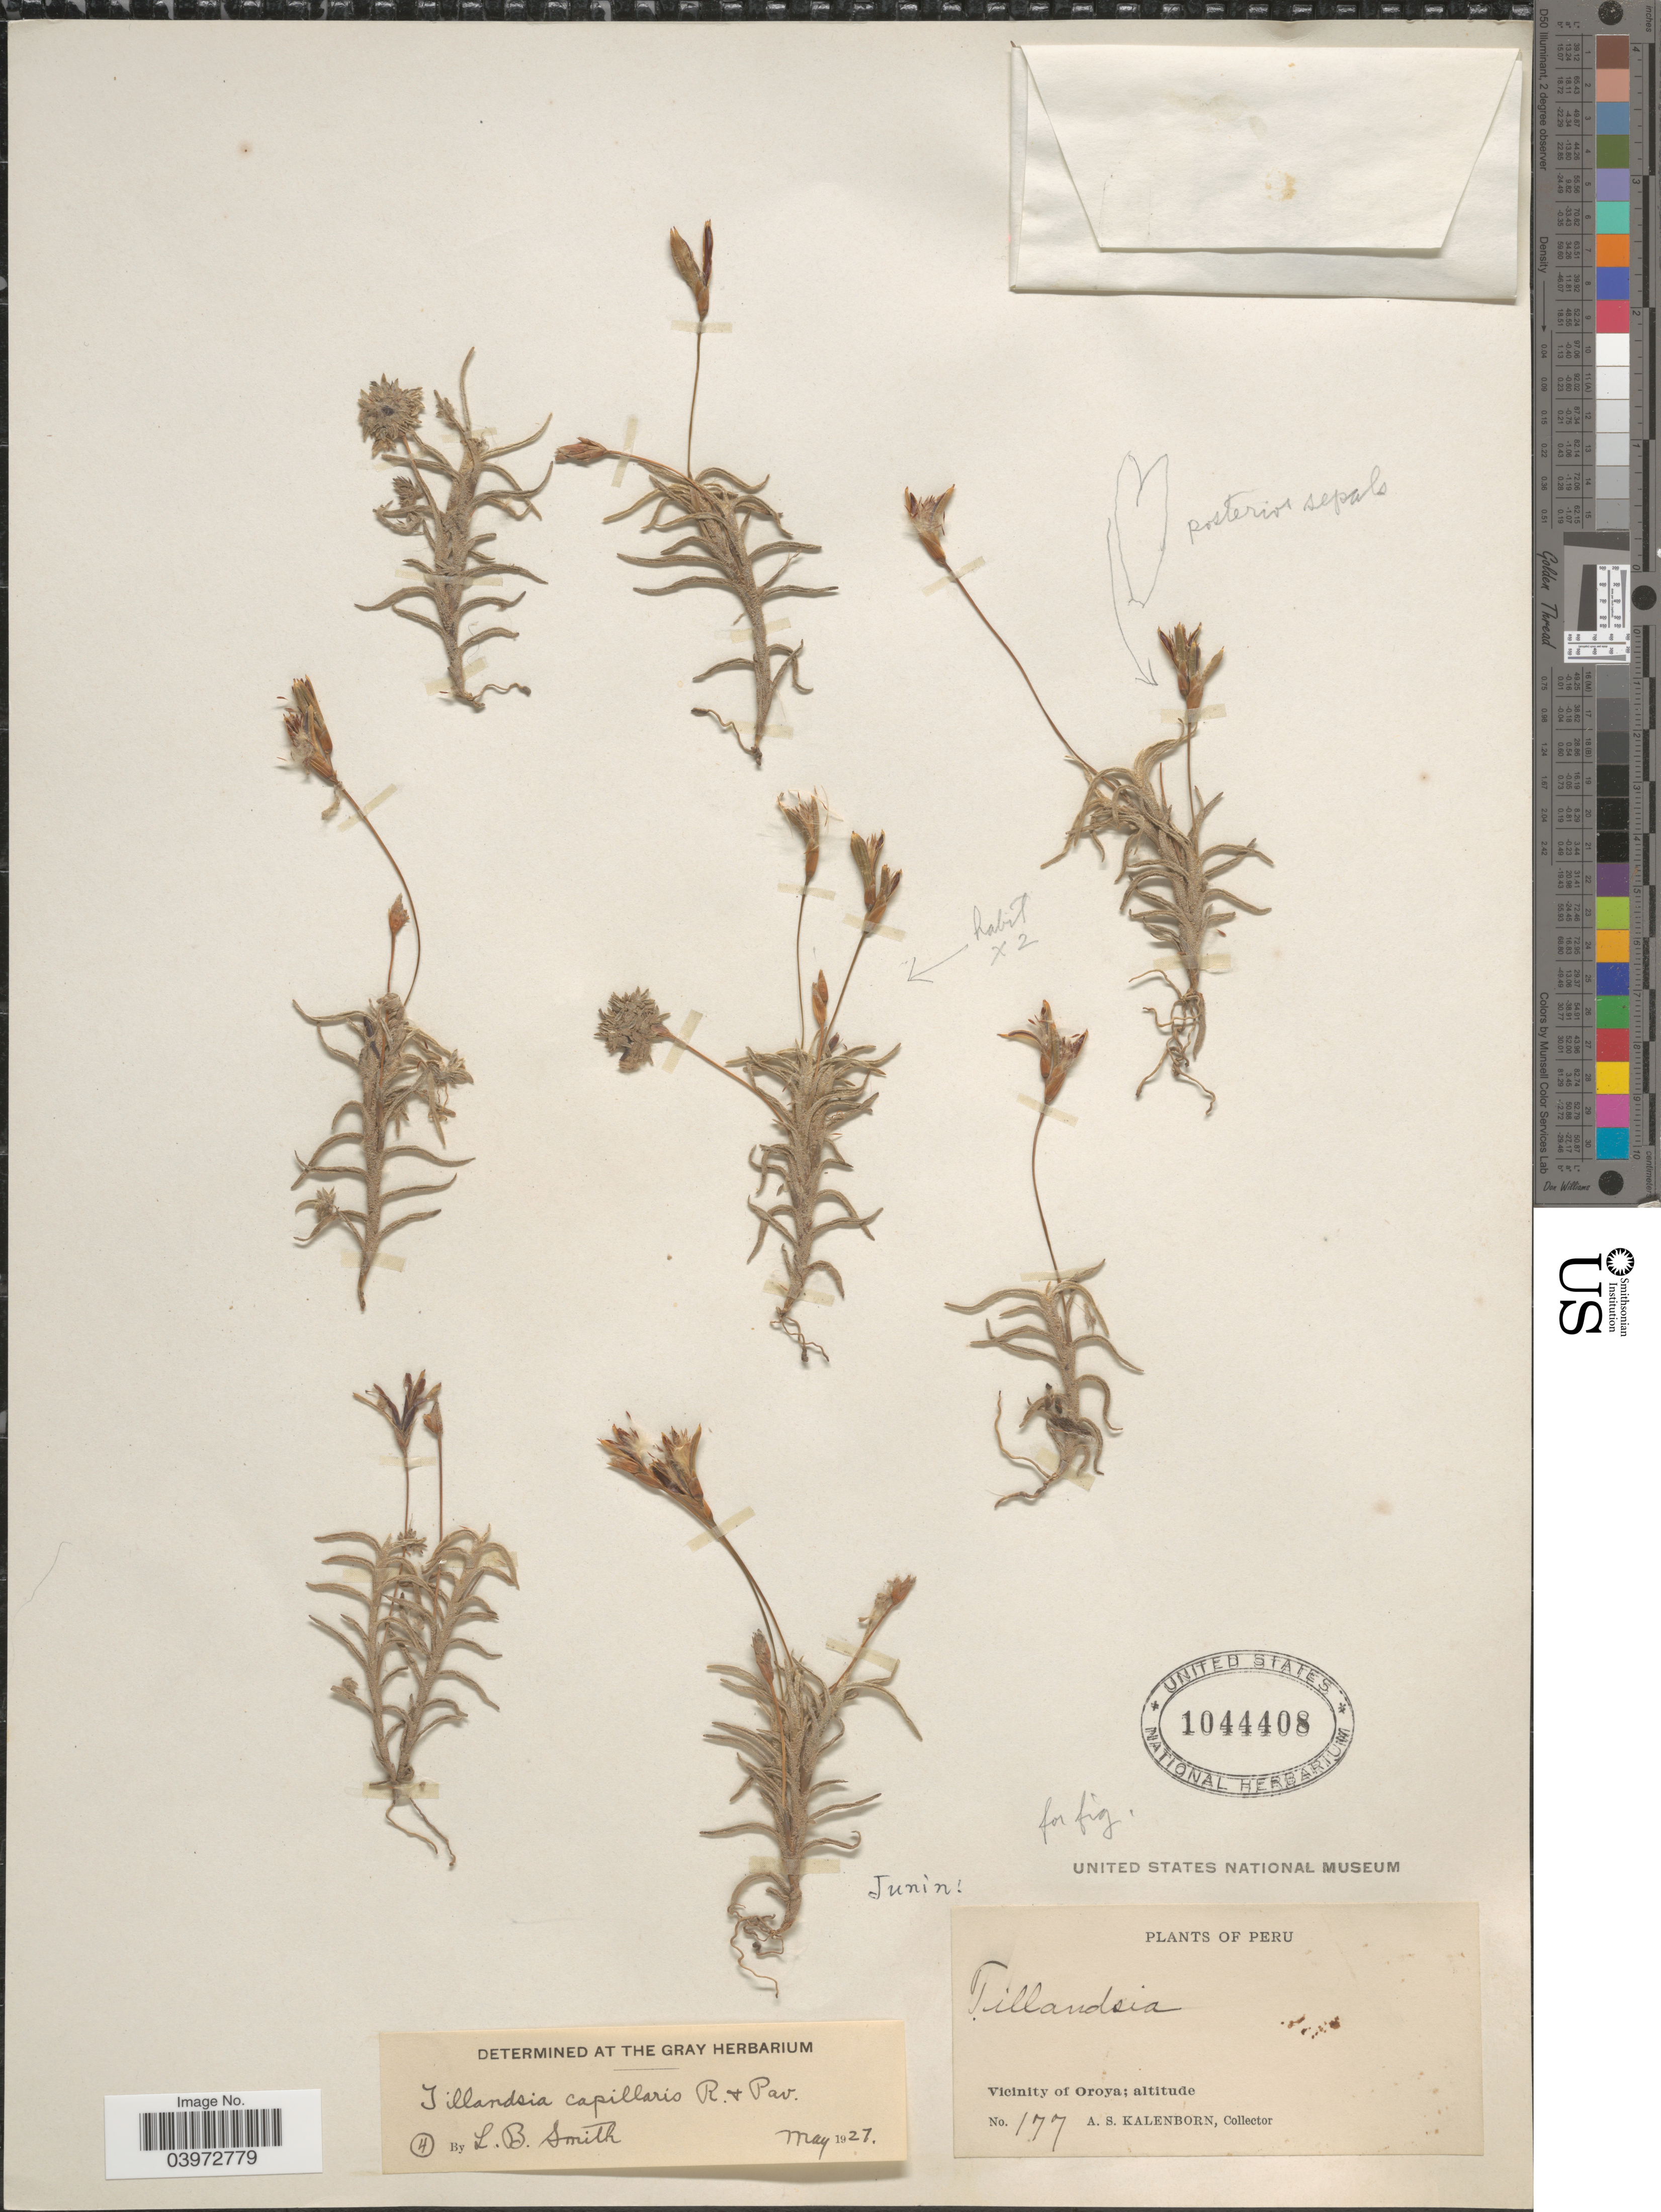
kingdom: Plantae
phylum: Tracheophyta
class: Liliopsida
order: Poales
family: Bromeliaceae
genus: Tillandsia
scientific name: Tillandsia capillaris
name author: Ruiz & Pav.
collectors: A. Kalenborn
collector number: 177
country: Peru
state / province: Junín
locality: Vicinity of Oroya.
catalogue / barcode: US 1044408